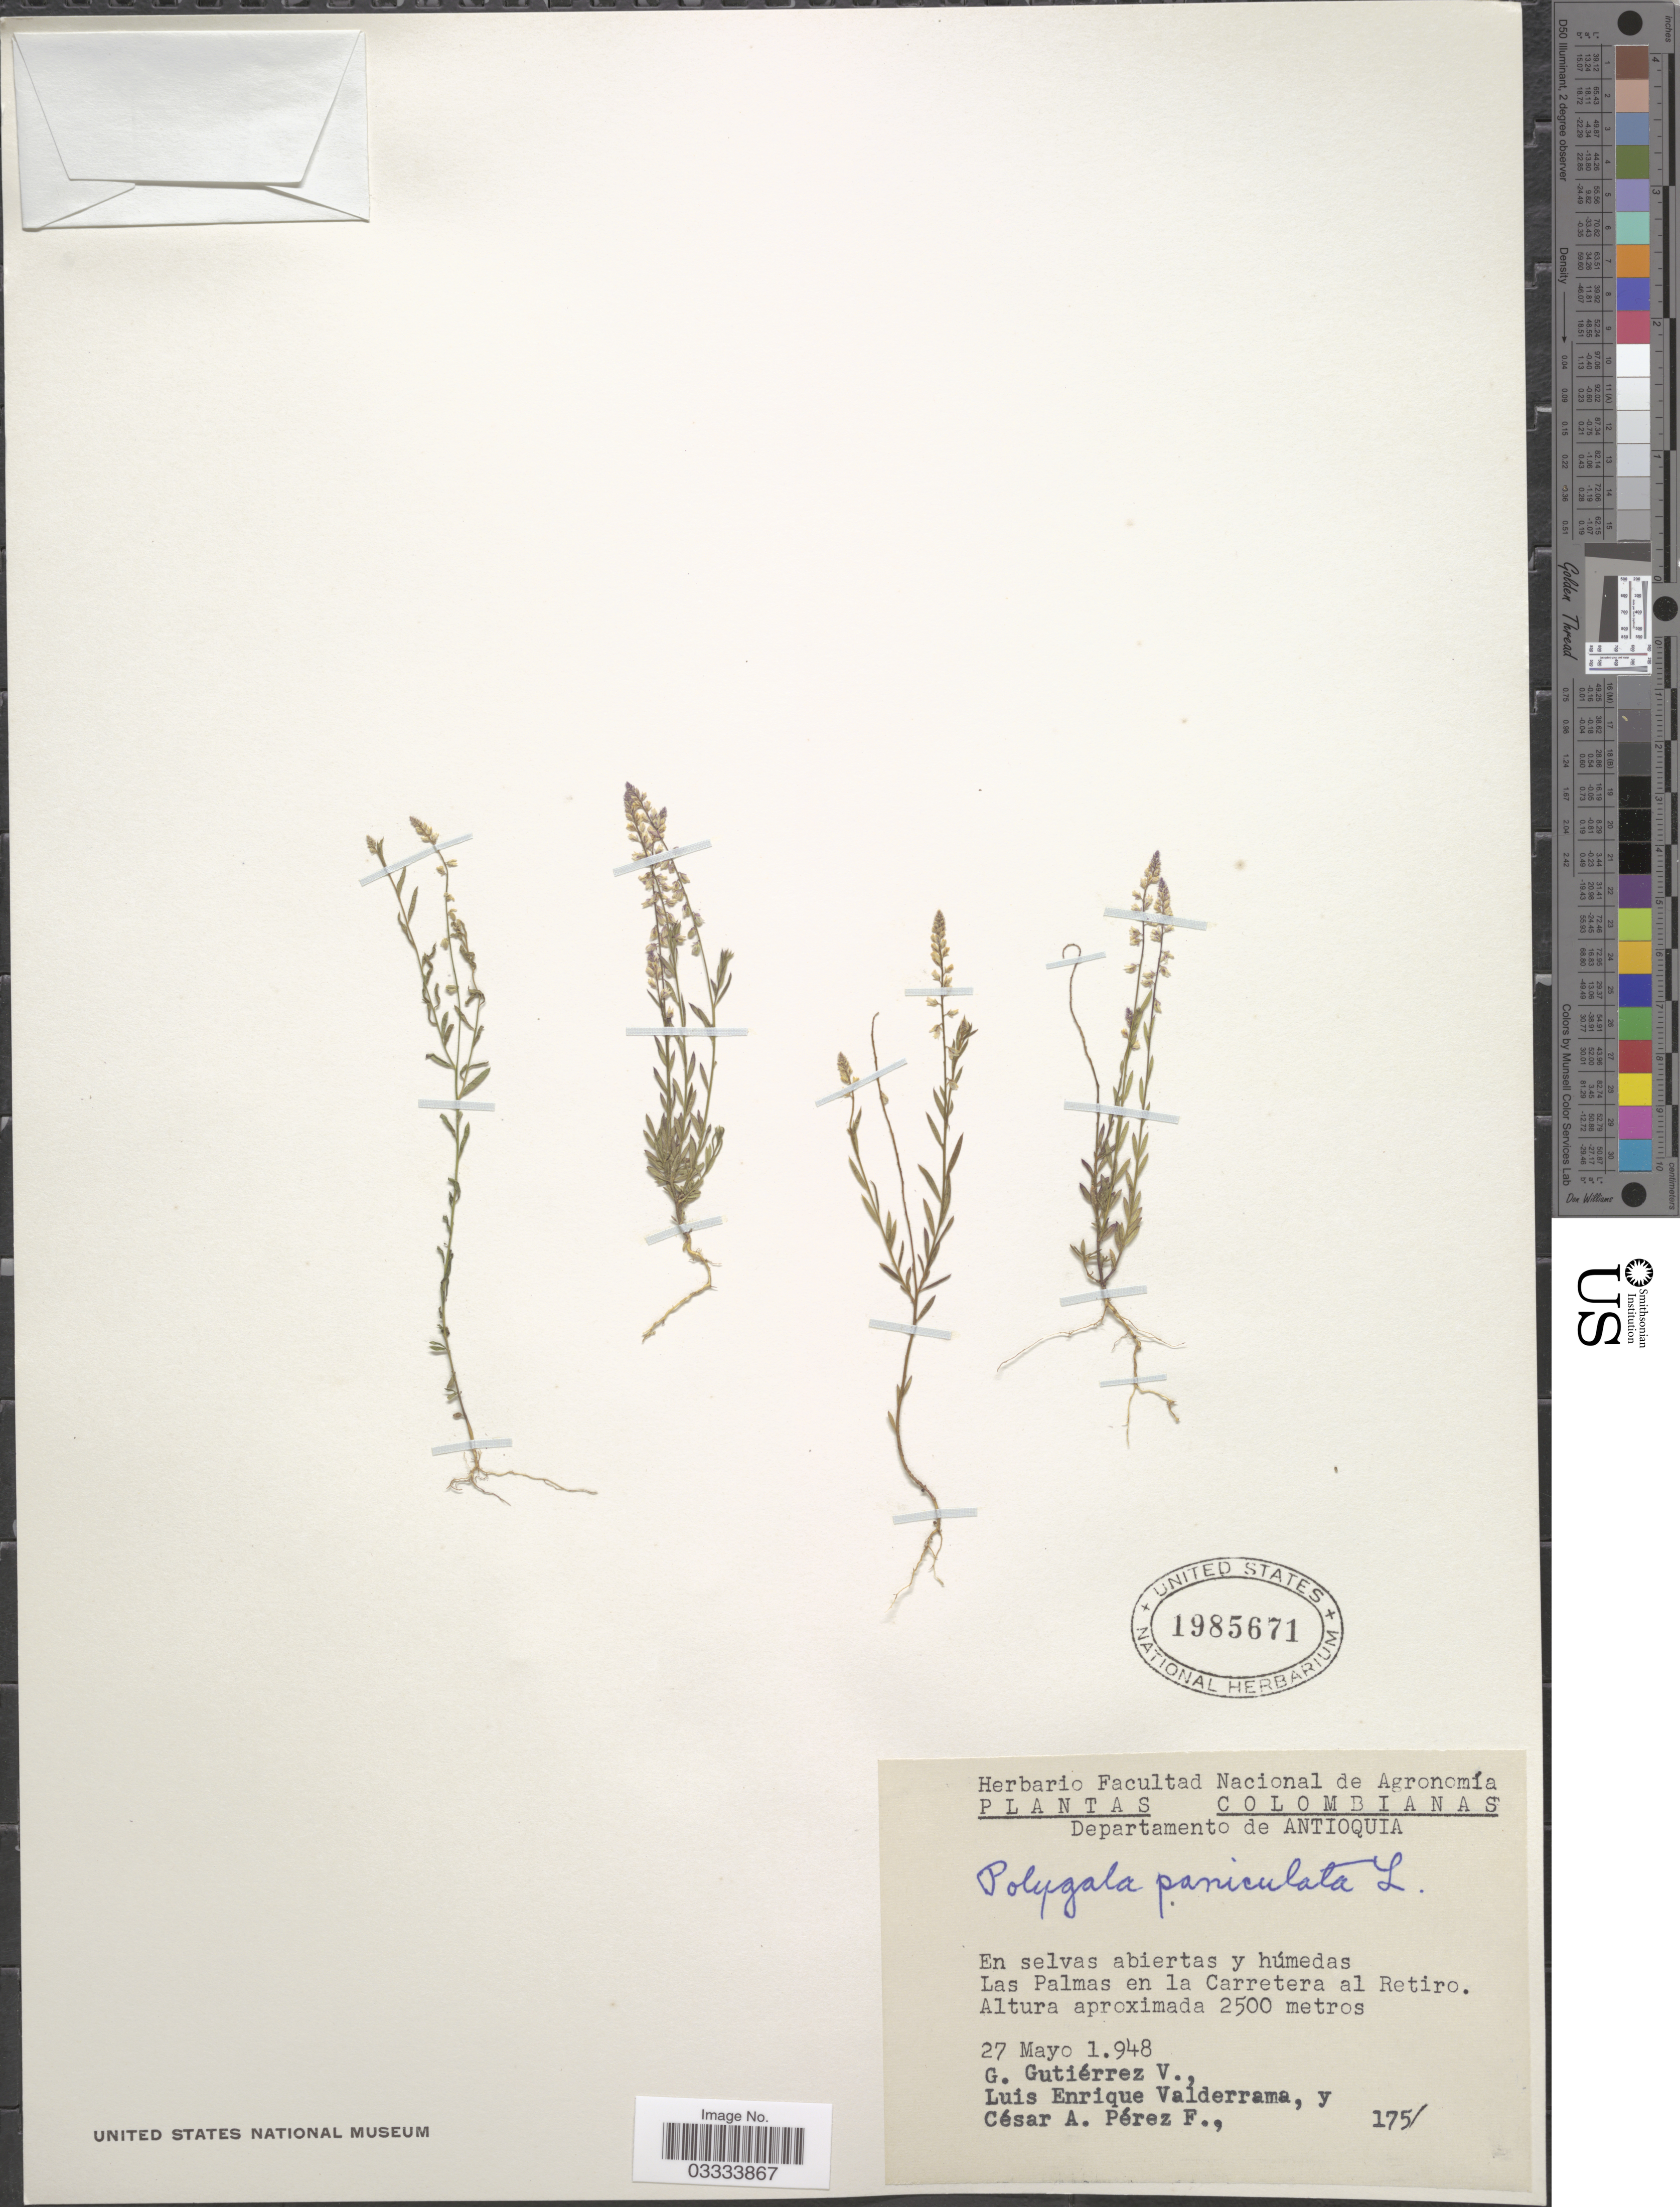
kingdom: Plantae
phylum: Tracheophyta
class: Magnoliopsida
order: Fabales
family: Polygalaceae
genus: Polygala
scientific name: Polygala paniculata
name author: L.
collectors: G. Gutiérrez V., L. Valderrama & C. Pérez F.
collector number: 1751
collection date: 1948-05-27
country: Colombia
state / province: Antioquia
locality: Departamento de Antioquia. Las Palmas en la Carretera al Retiro.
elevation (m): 2500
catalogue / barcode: US 1985671